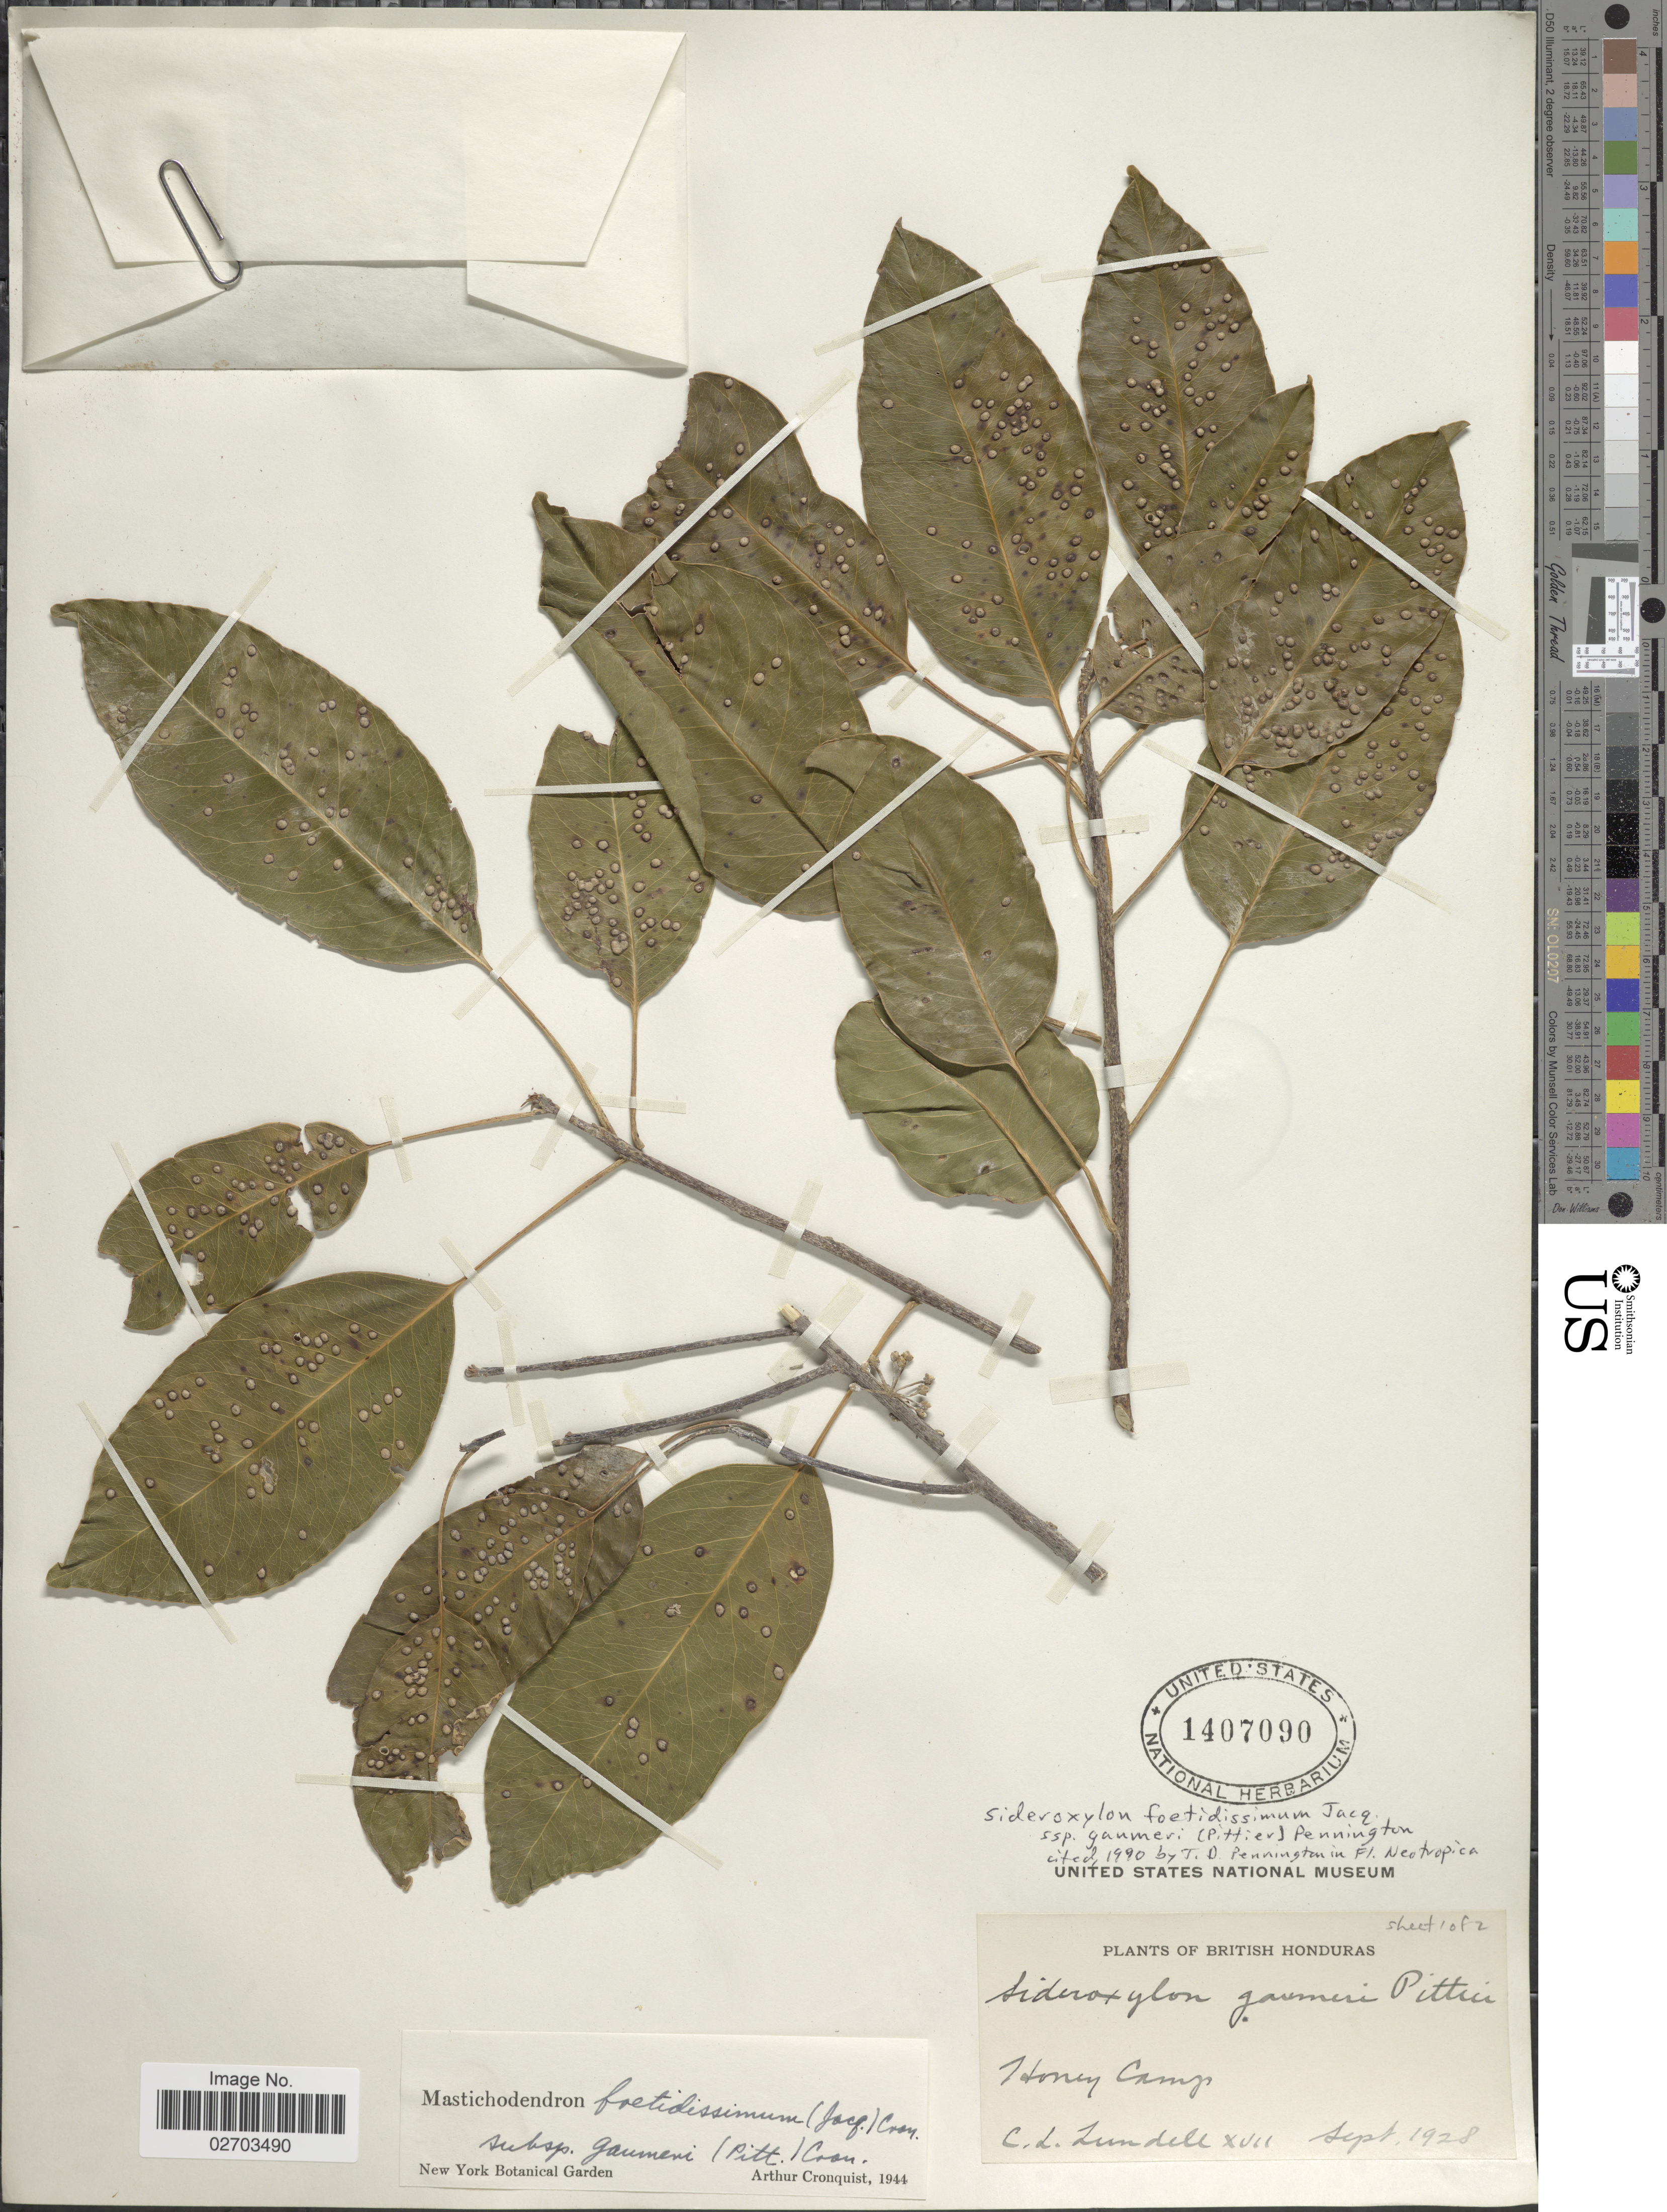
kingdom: Plantae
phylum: Tracheophyta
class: Magnoliopsida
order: Ericales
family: Sapotaceae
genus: Sideroxylon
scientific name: Sideroxylon foetidissimum subsp. gaumeri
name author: (Pittier) T.D. Penn.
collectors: C. L. Lundell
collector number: XVII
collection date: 1928-09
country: Belize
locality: British Honduras, Honey Camp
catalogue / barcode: US 1407090